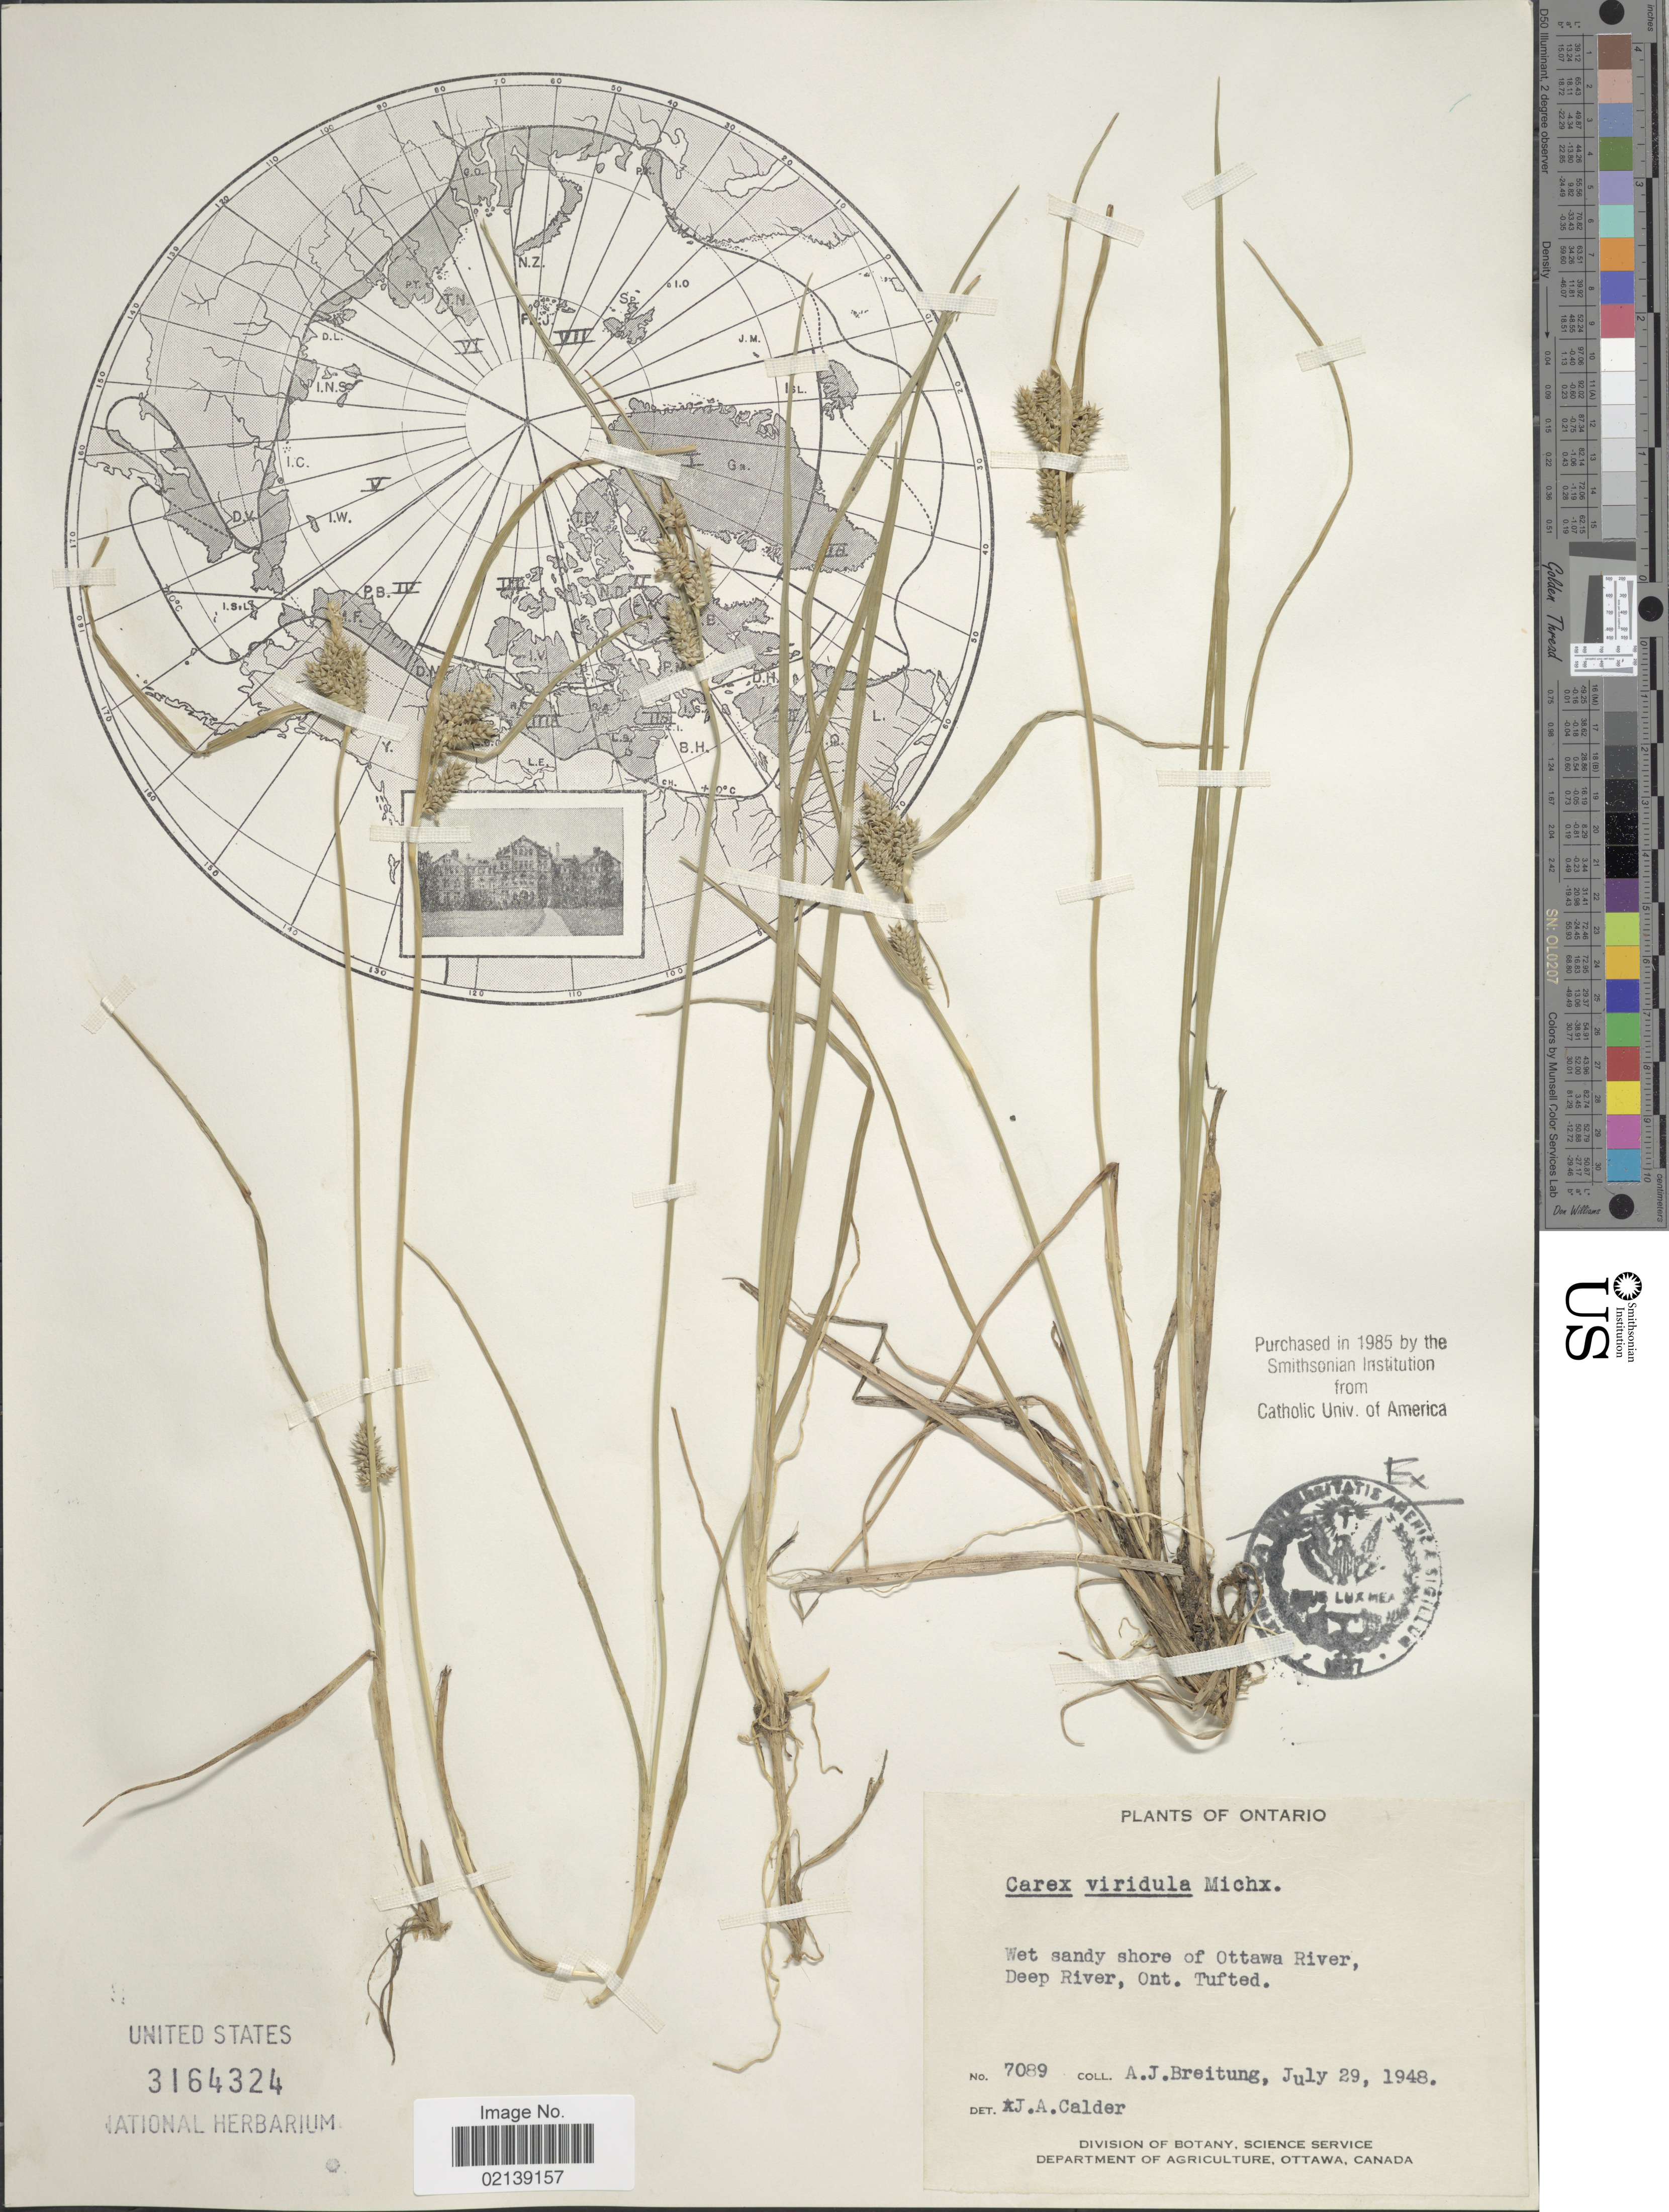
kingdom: Plantae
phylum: Tracheophyta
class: Liliopsida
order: Poales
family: Cyperaceae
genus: Carex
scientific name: Carex oederi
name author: Retz.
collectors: J. A. Calder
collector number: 7089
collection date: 1948-07-29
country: Canada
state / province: Ontario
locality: Wet sandy shore of Ottawa River, Deep River, Ont. Tufted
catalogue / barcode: US 3164324